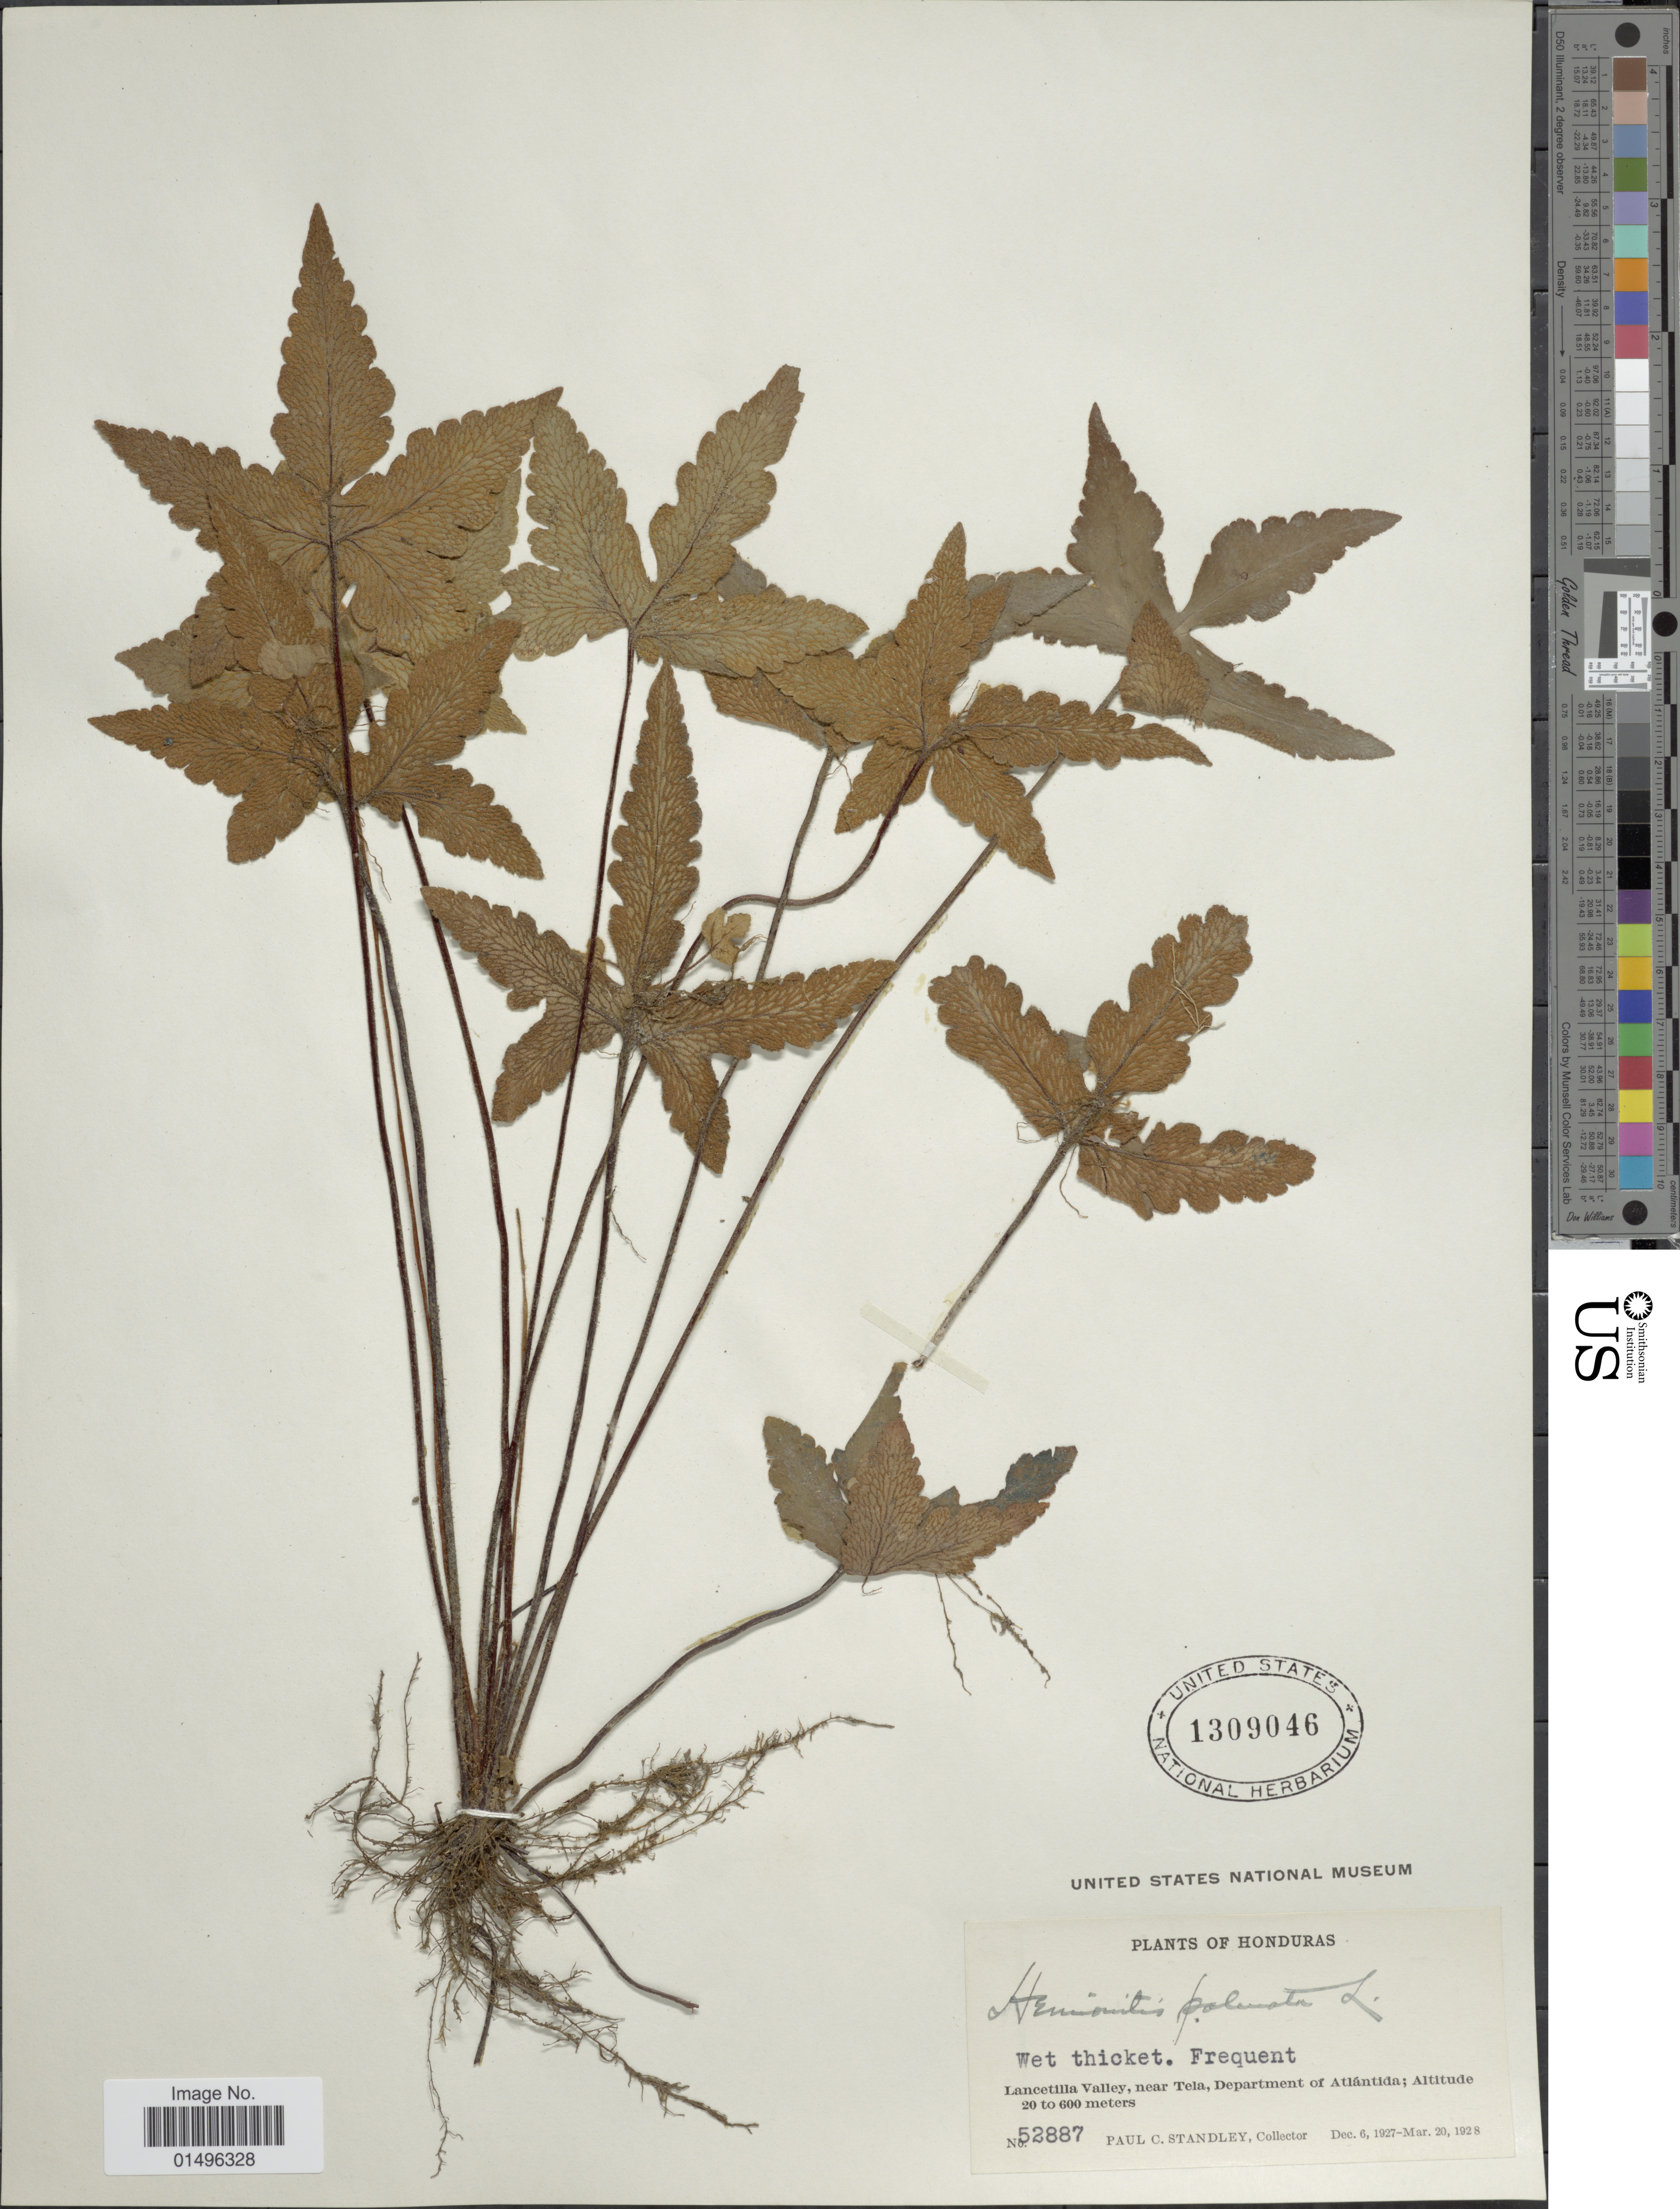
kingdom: Plantae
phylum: Tracheophyta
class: Polypodiopsida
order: Polypodiales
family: Pteridaceae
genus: Hemionitis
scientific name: Hemionitis palmata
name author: L.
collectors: P. C. Standley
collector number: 52887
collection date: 1927-12-06/1928-03-20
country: Honduras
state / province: Atlántida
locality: Honduras, Lancetilla Valley, near Tela, Department of Atlantida.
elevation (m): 20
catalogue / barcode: US 1309046